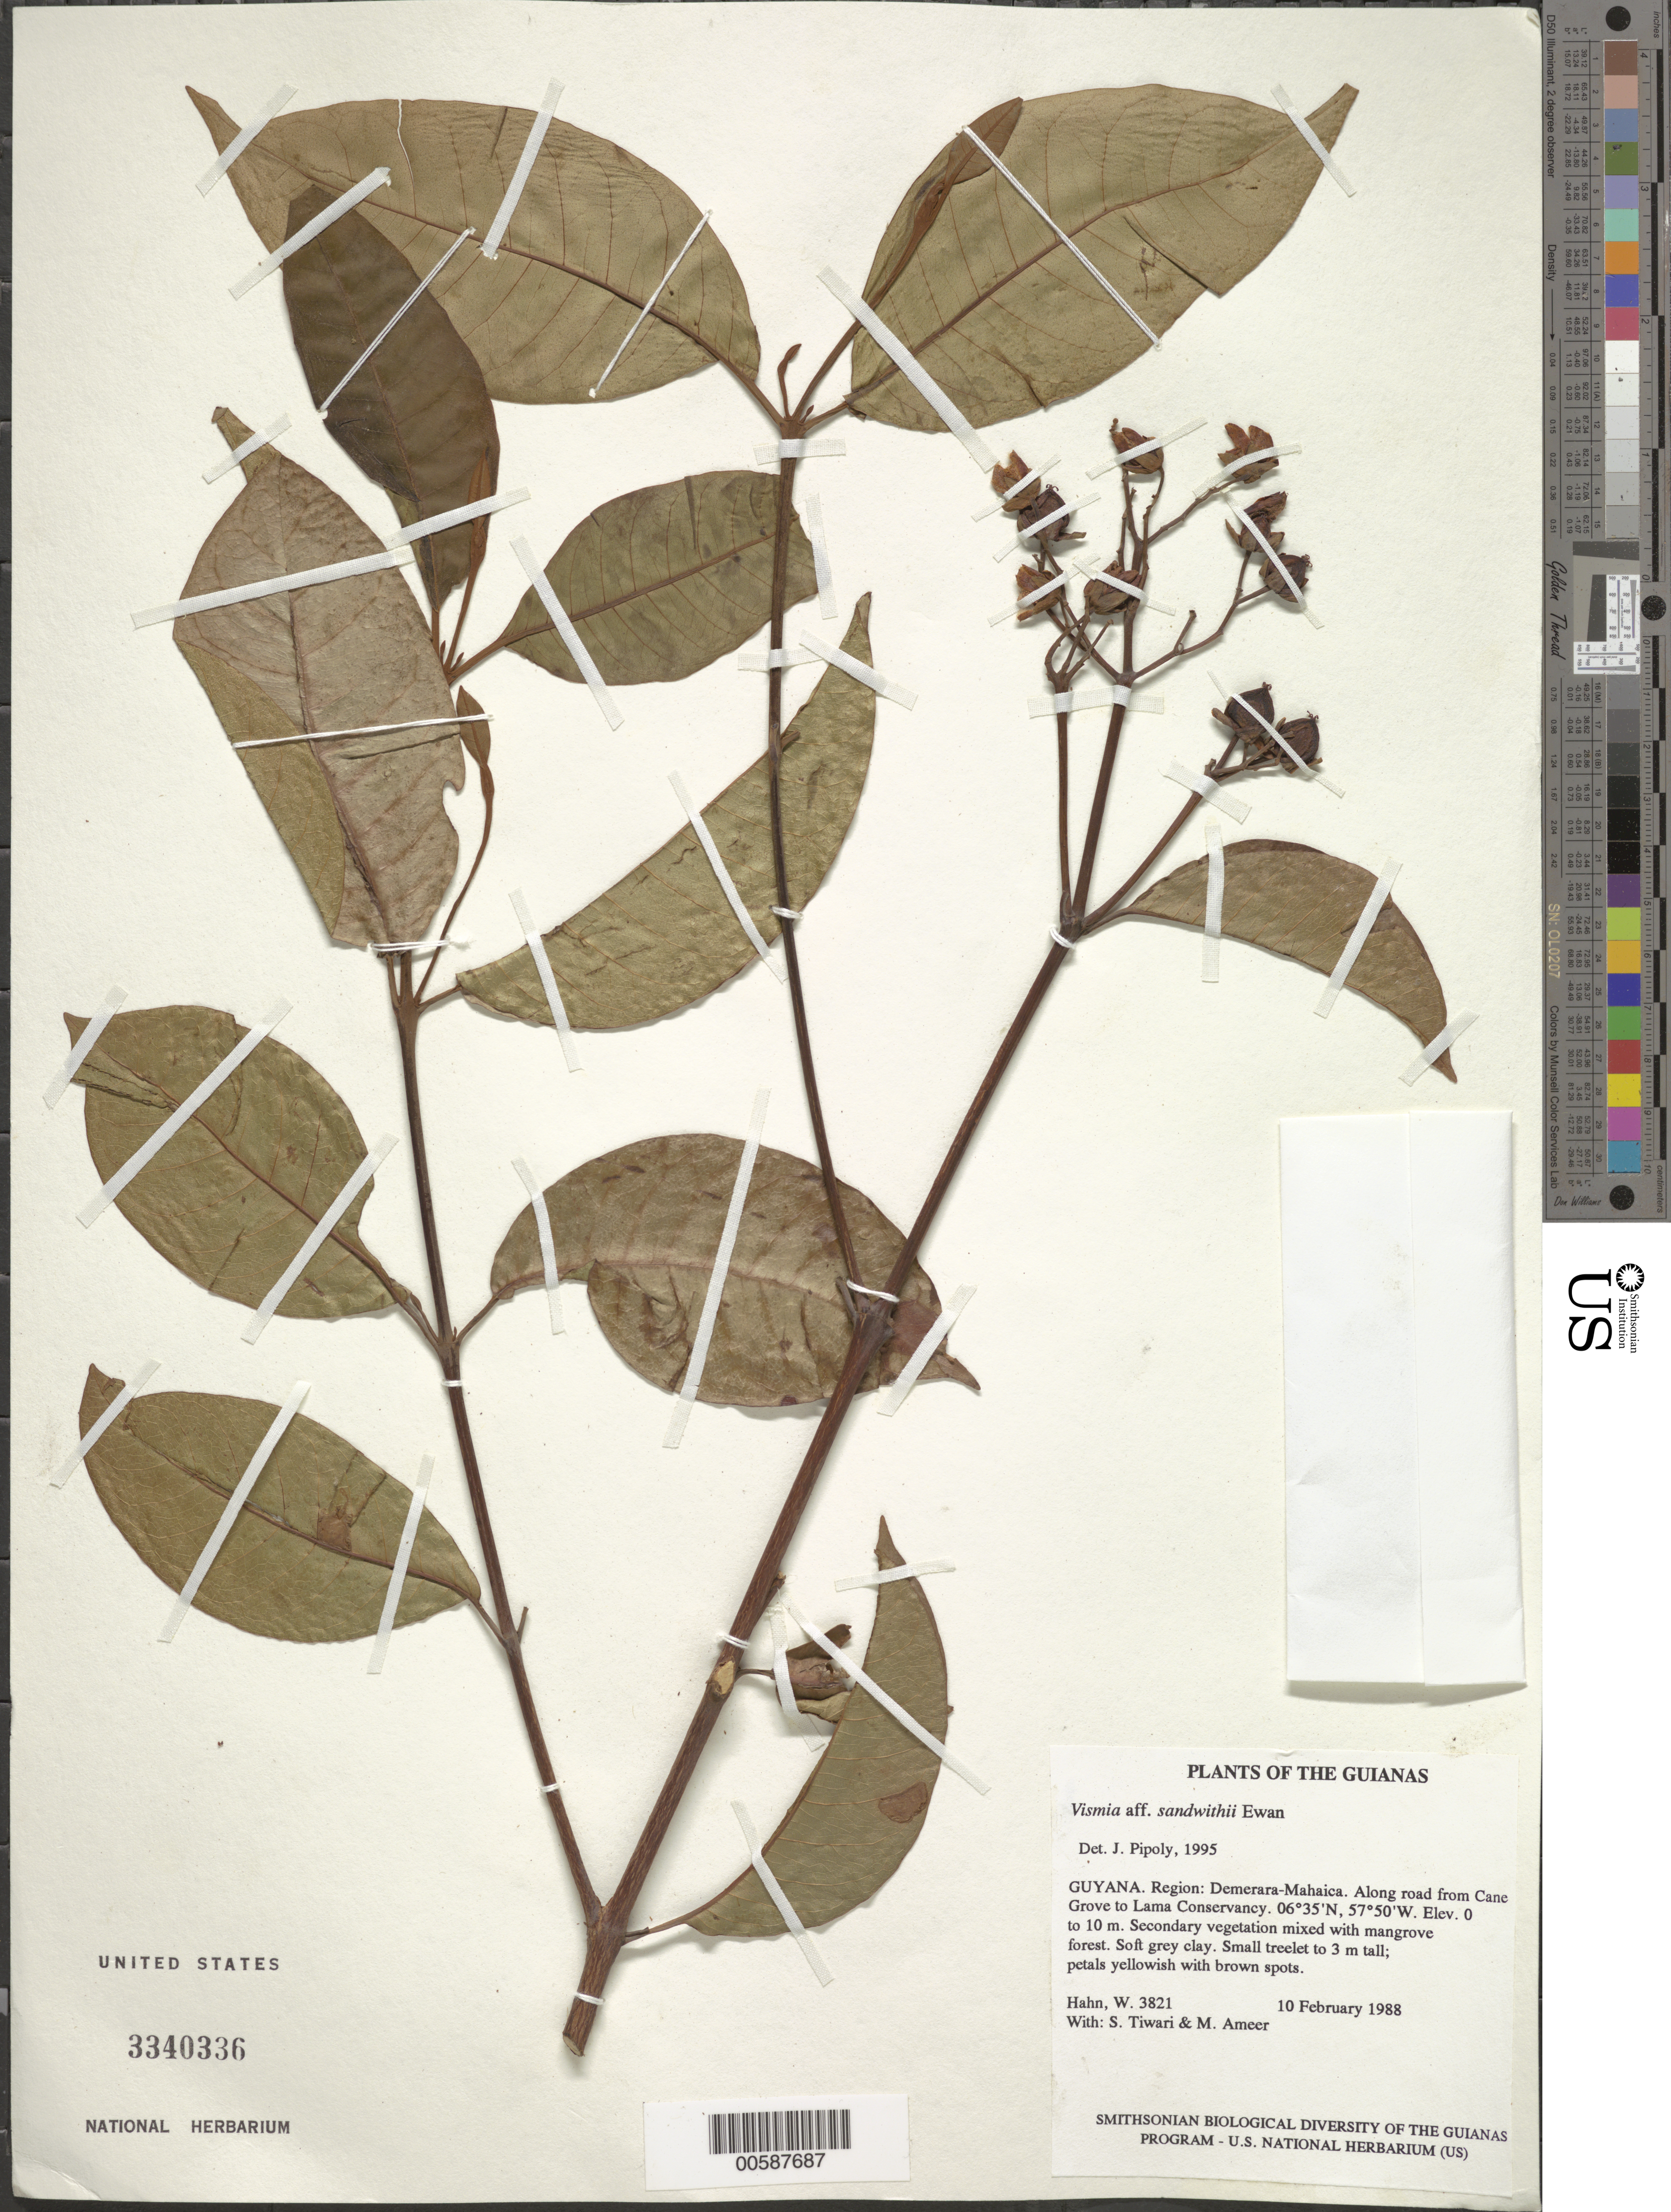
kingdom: Plantae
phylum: Tracheophyta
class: Magnoliopsida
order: Malpighiales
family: Hypericaceae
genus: Vismia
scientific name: Vismia sandwithii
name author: Ewan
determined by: Pipoly, J. J., III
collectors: W. Hahn, S. Tiwari & M. Ameer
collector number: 3821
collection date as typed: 10 February 1988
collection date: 1988-02-10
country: Guyana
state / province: Demerara-Mahaica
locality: Along road from Cane Grove to Lama Conservancy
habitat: Secondary vegetation mixed with mangrove forest. Soft grey clay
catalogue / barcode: US 3340336